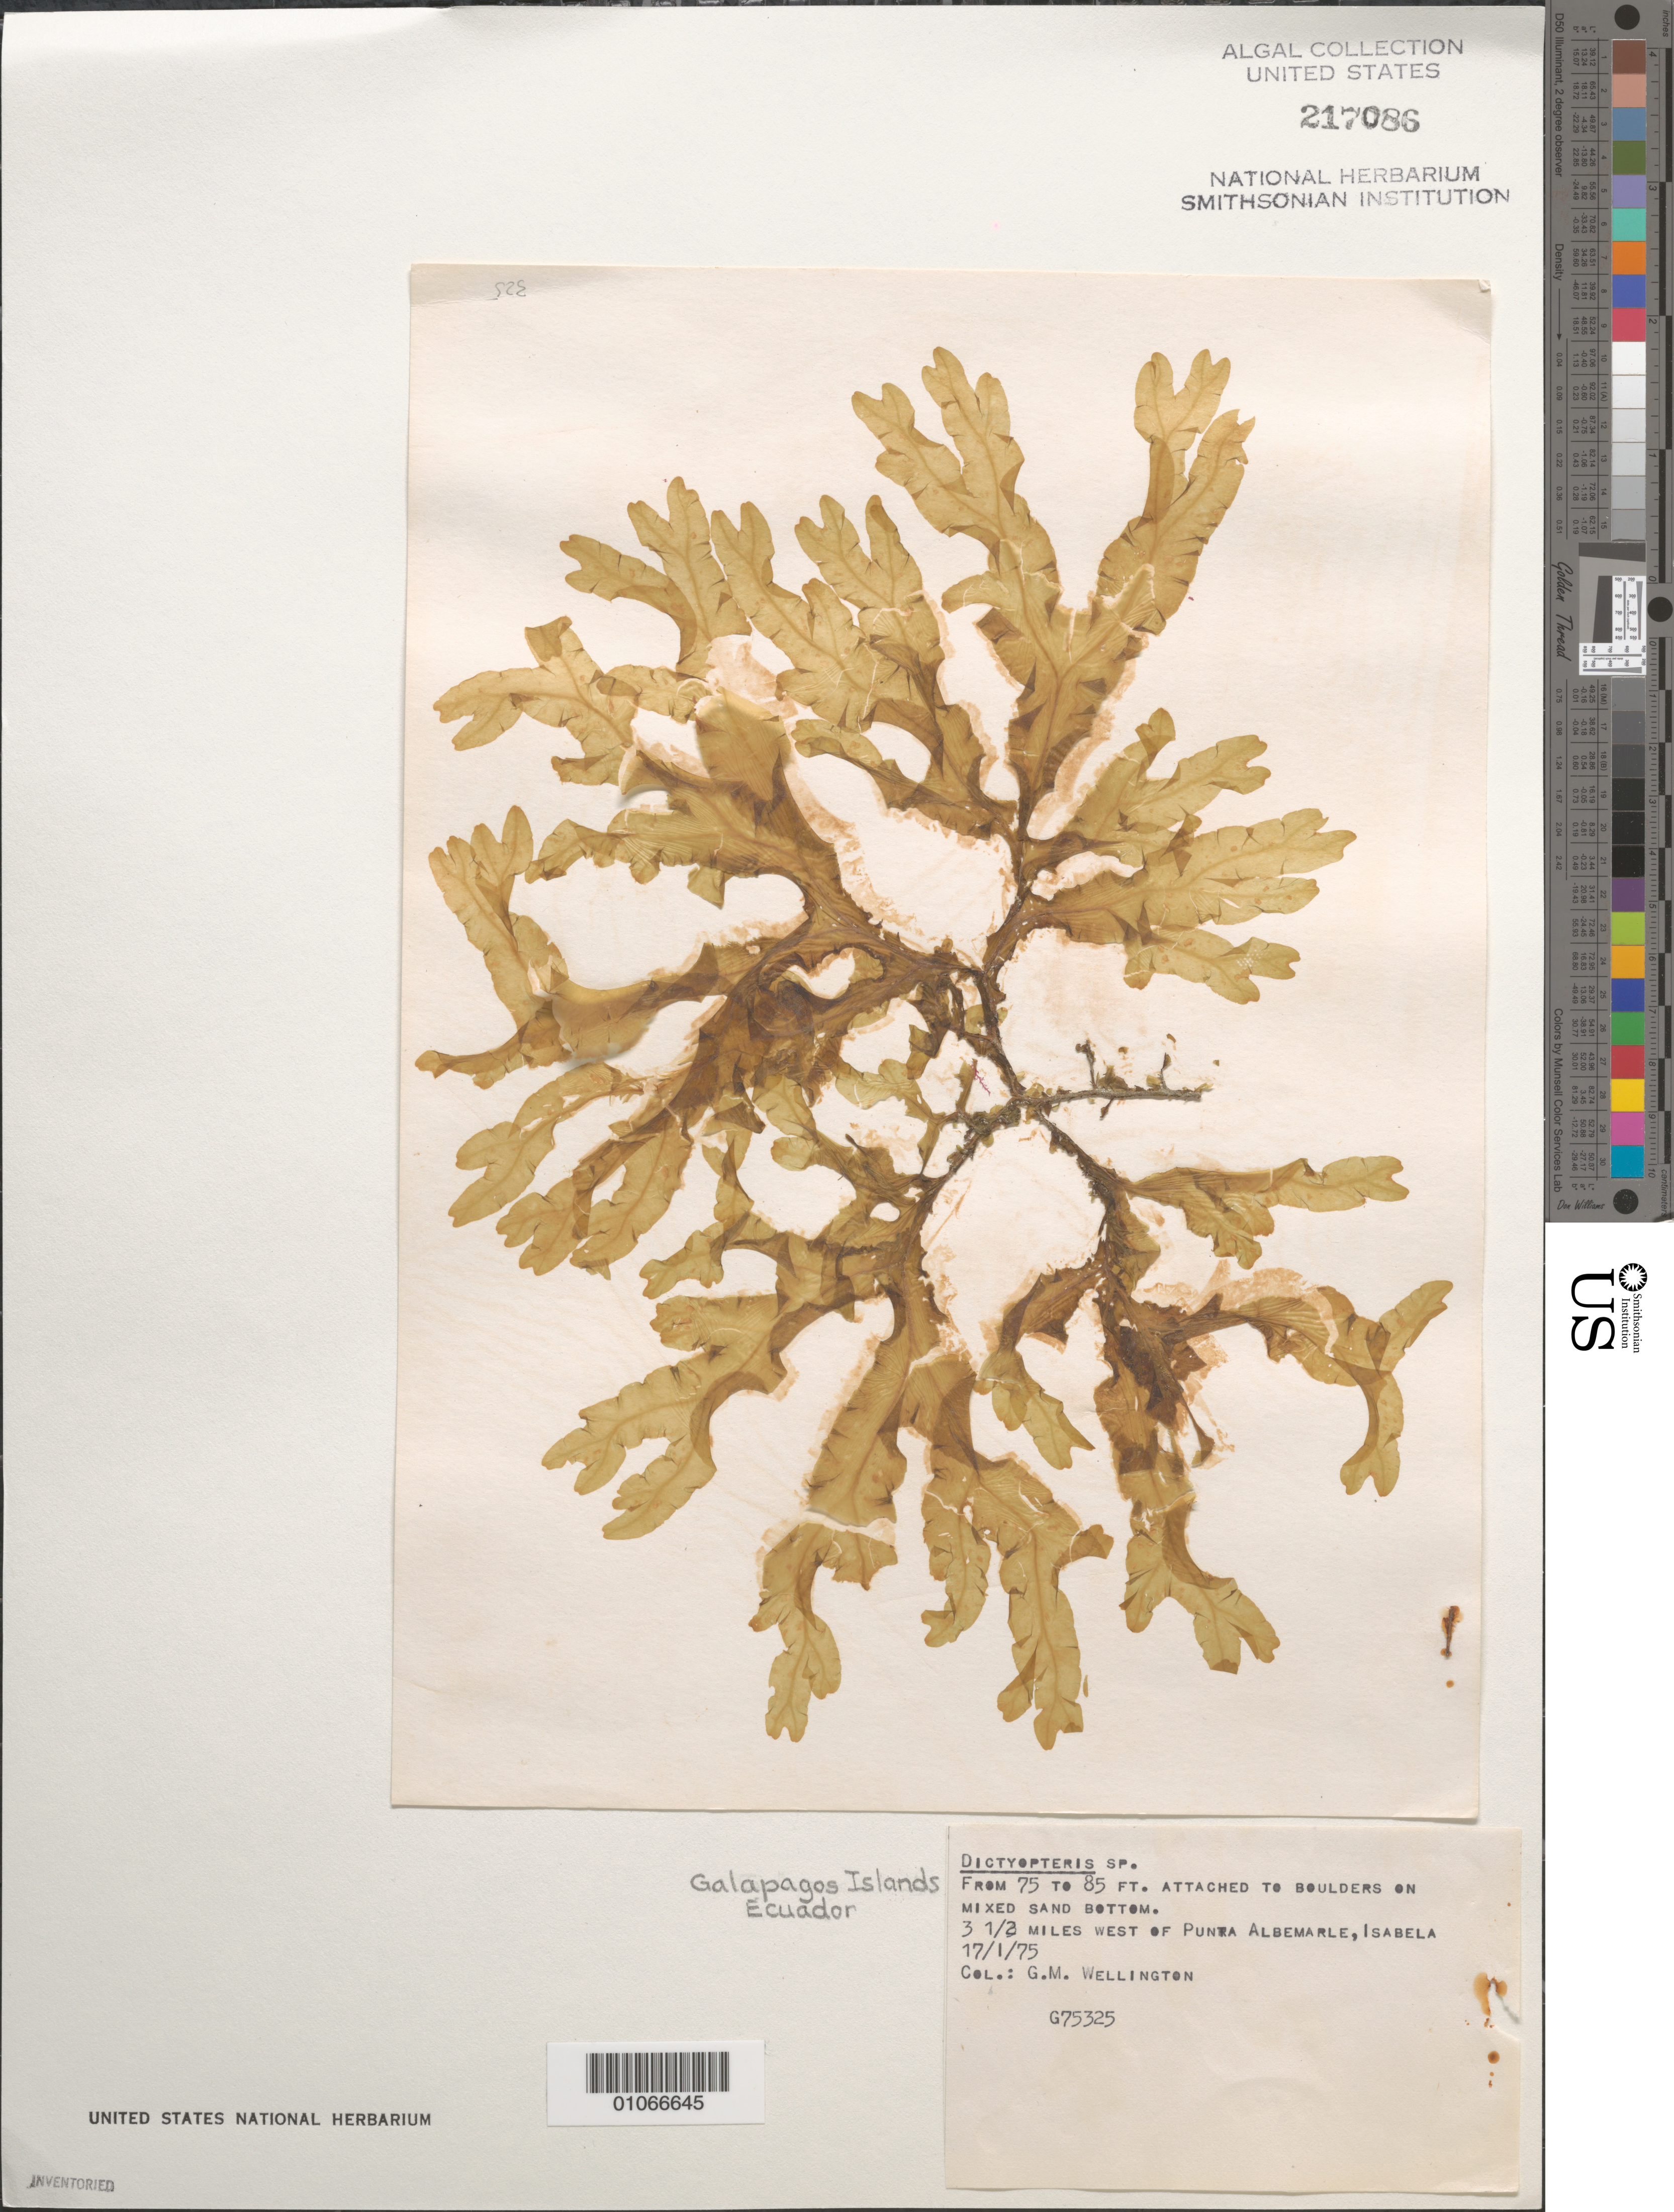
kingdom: Chromista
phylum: Ochrophyta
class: Phaeophyceae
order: Dictyotales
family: Dictyotaceae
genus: Dictyopteris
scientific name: Dictyopteris sp.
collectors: G. Wellington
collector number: G75325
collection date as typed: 17 Jan 1975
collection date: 1975-01-17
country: Ecuador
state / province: Colón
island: Isabela [Albemarle]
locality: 3 1/2 miles west of Punta Albemarle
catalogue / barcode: US 217086